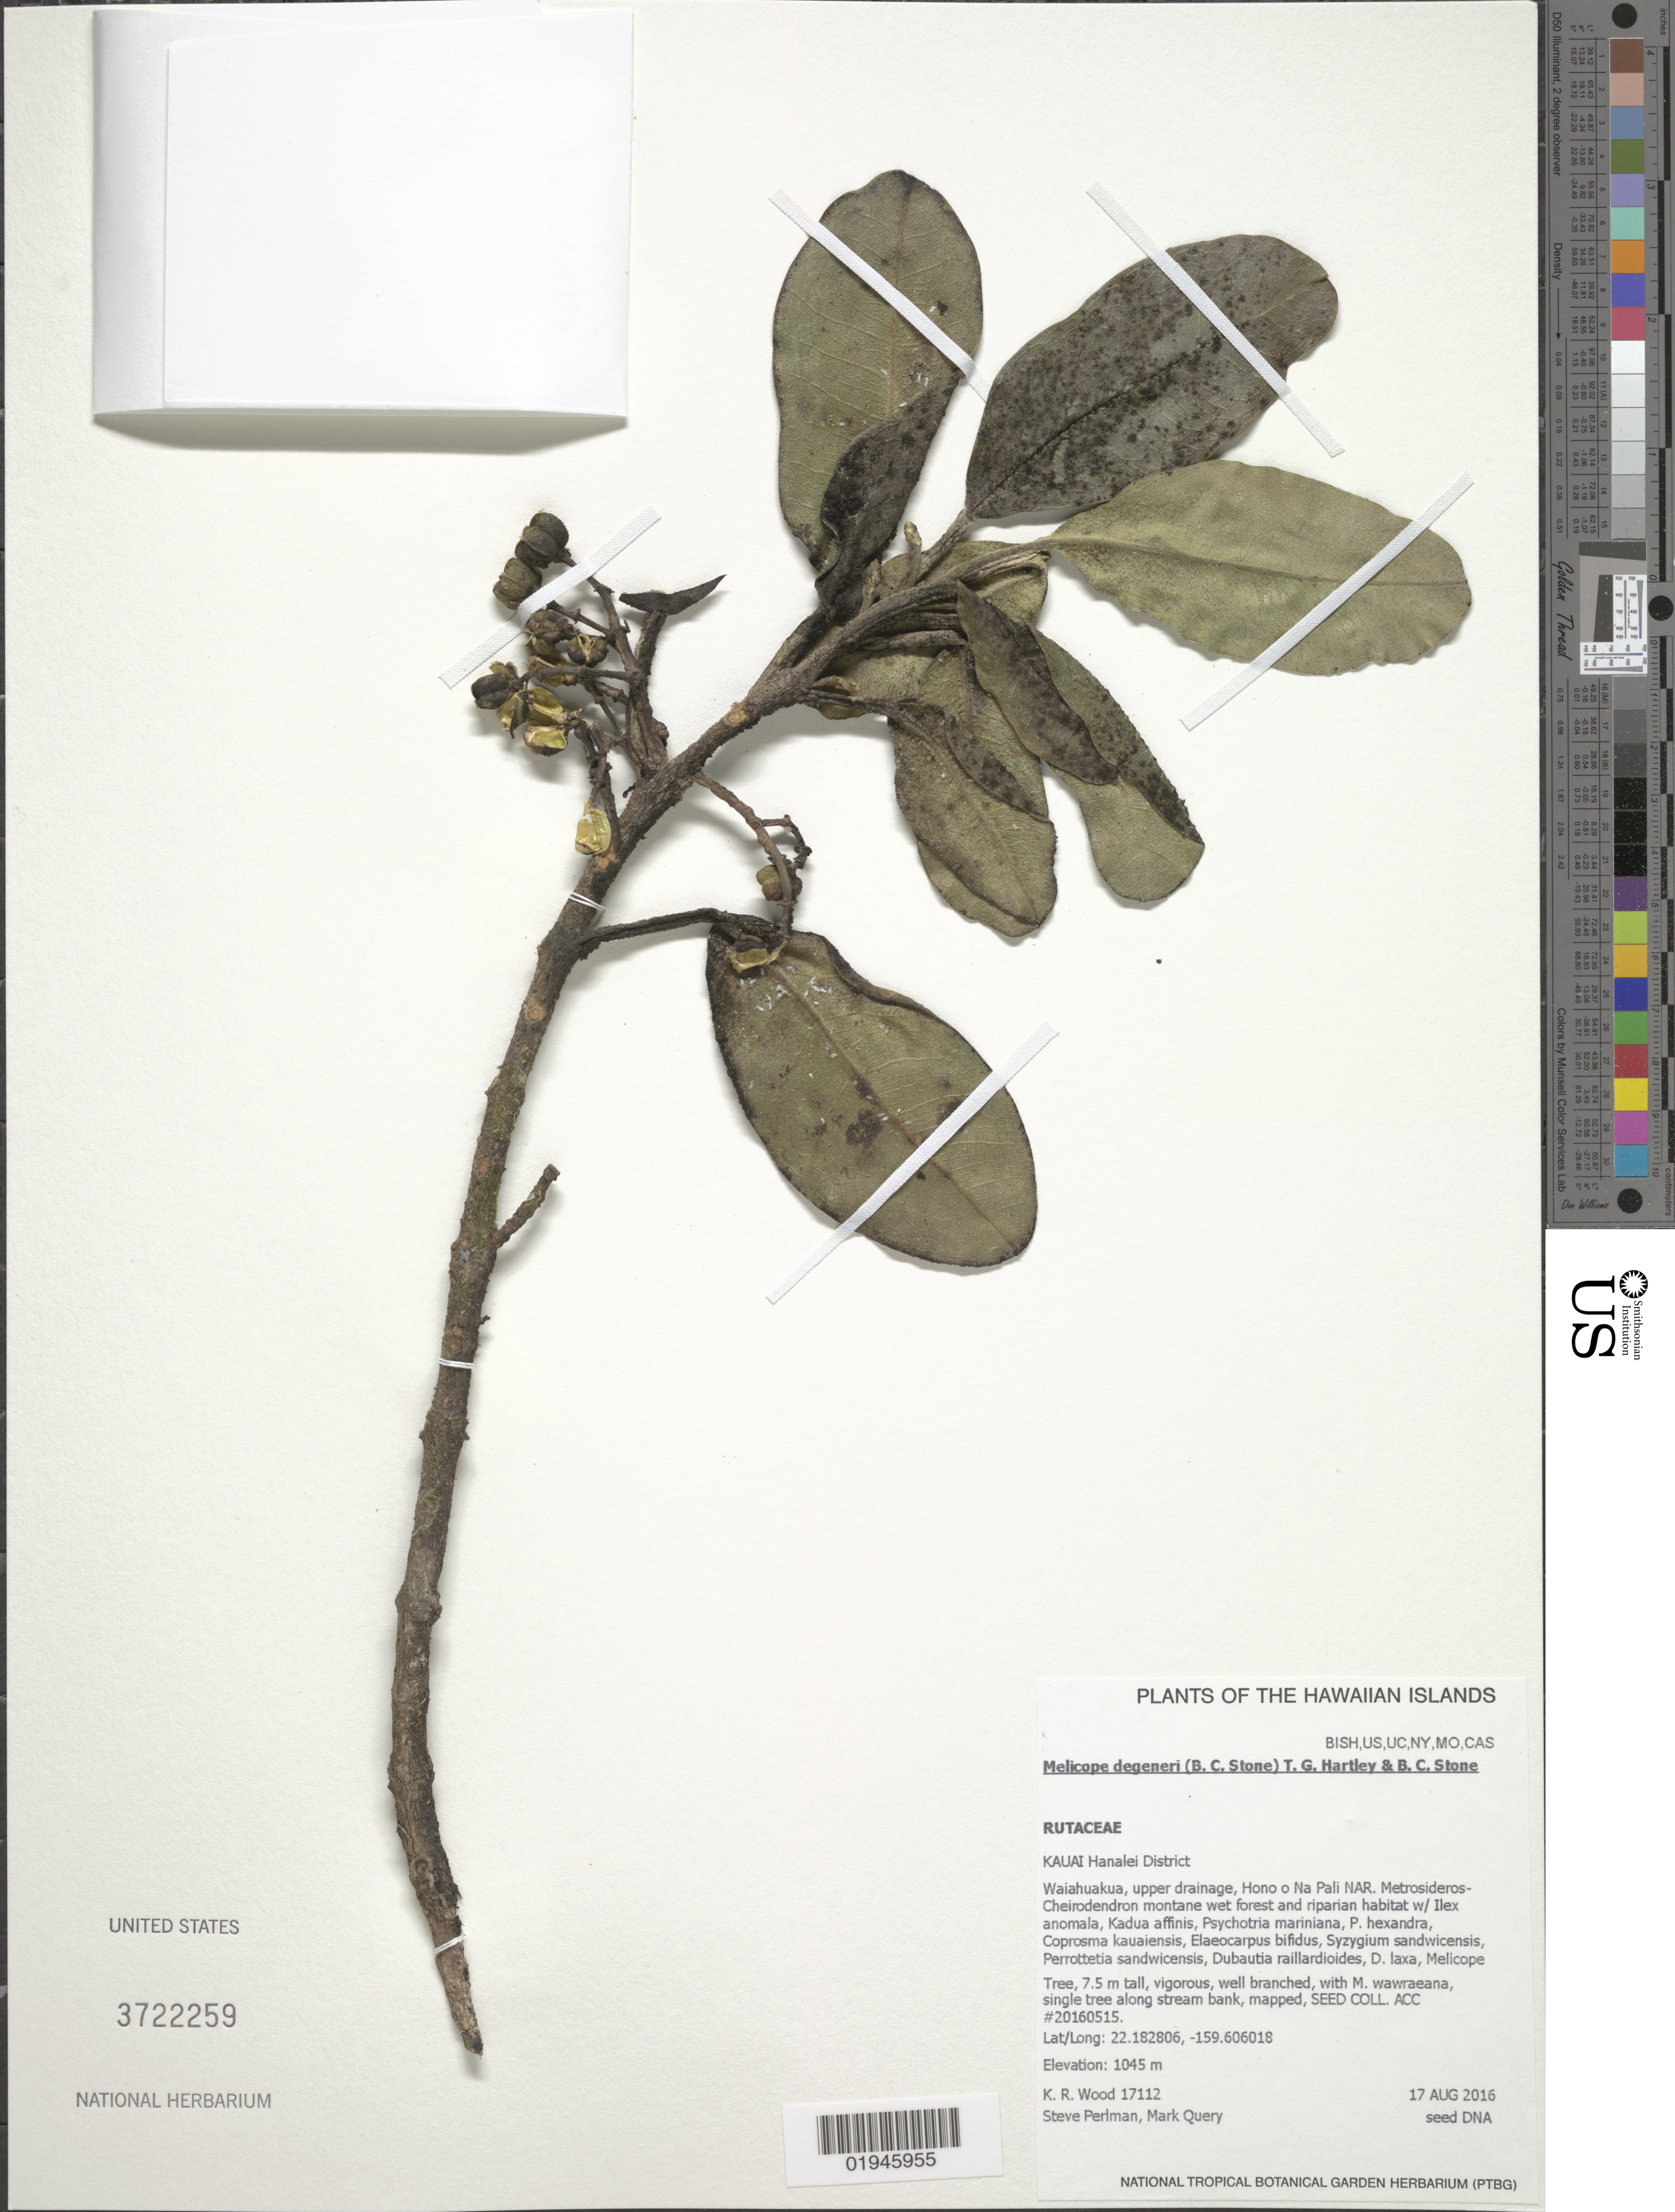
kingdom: Plantae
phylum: Tracheophyta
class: Magnoliopsida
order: Sapindales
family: Rutaceae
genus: Melicope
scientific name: Melicope degeneri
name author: (B.C. Stone) T.G. Hartley & B.C. Stone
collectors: K. R. Wood, S. P. Perlman & M. Query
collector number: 17112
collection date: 2016-08-17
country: United States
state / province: Hawaii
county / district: Kauai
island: Kaua'i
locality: Waimea District, Kalalau, drainage between first and seocnd lookout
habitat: Montane wet forest and riparian habitat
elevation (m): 1045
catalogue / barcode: US 3722259